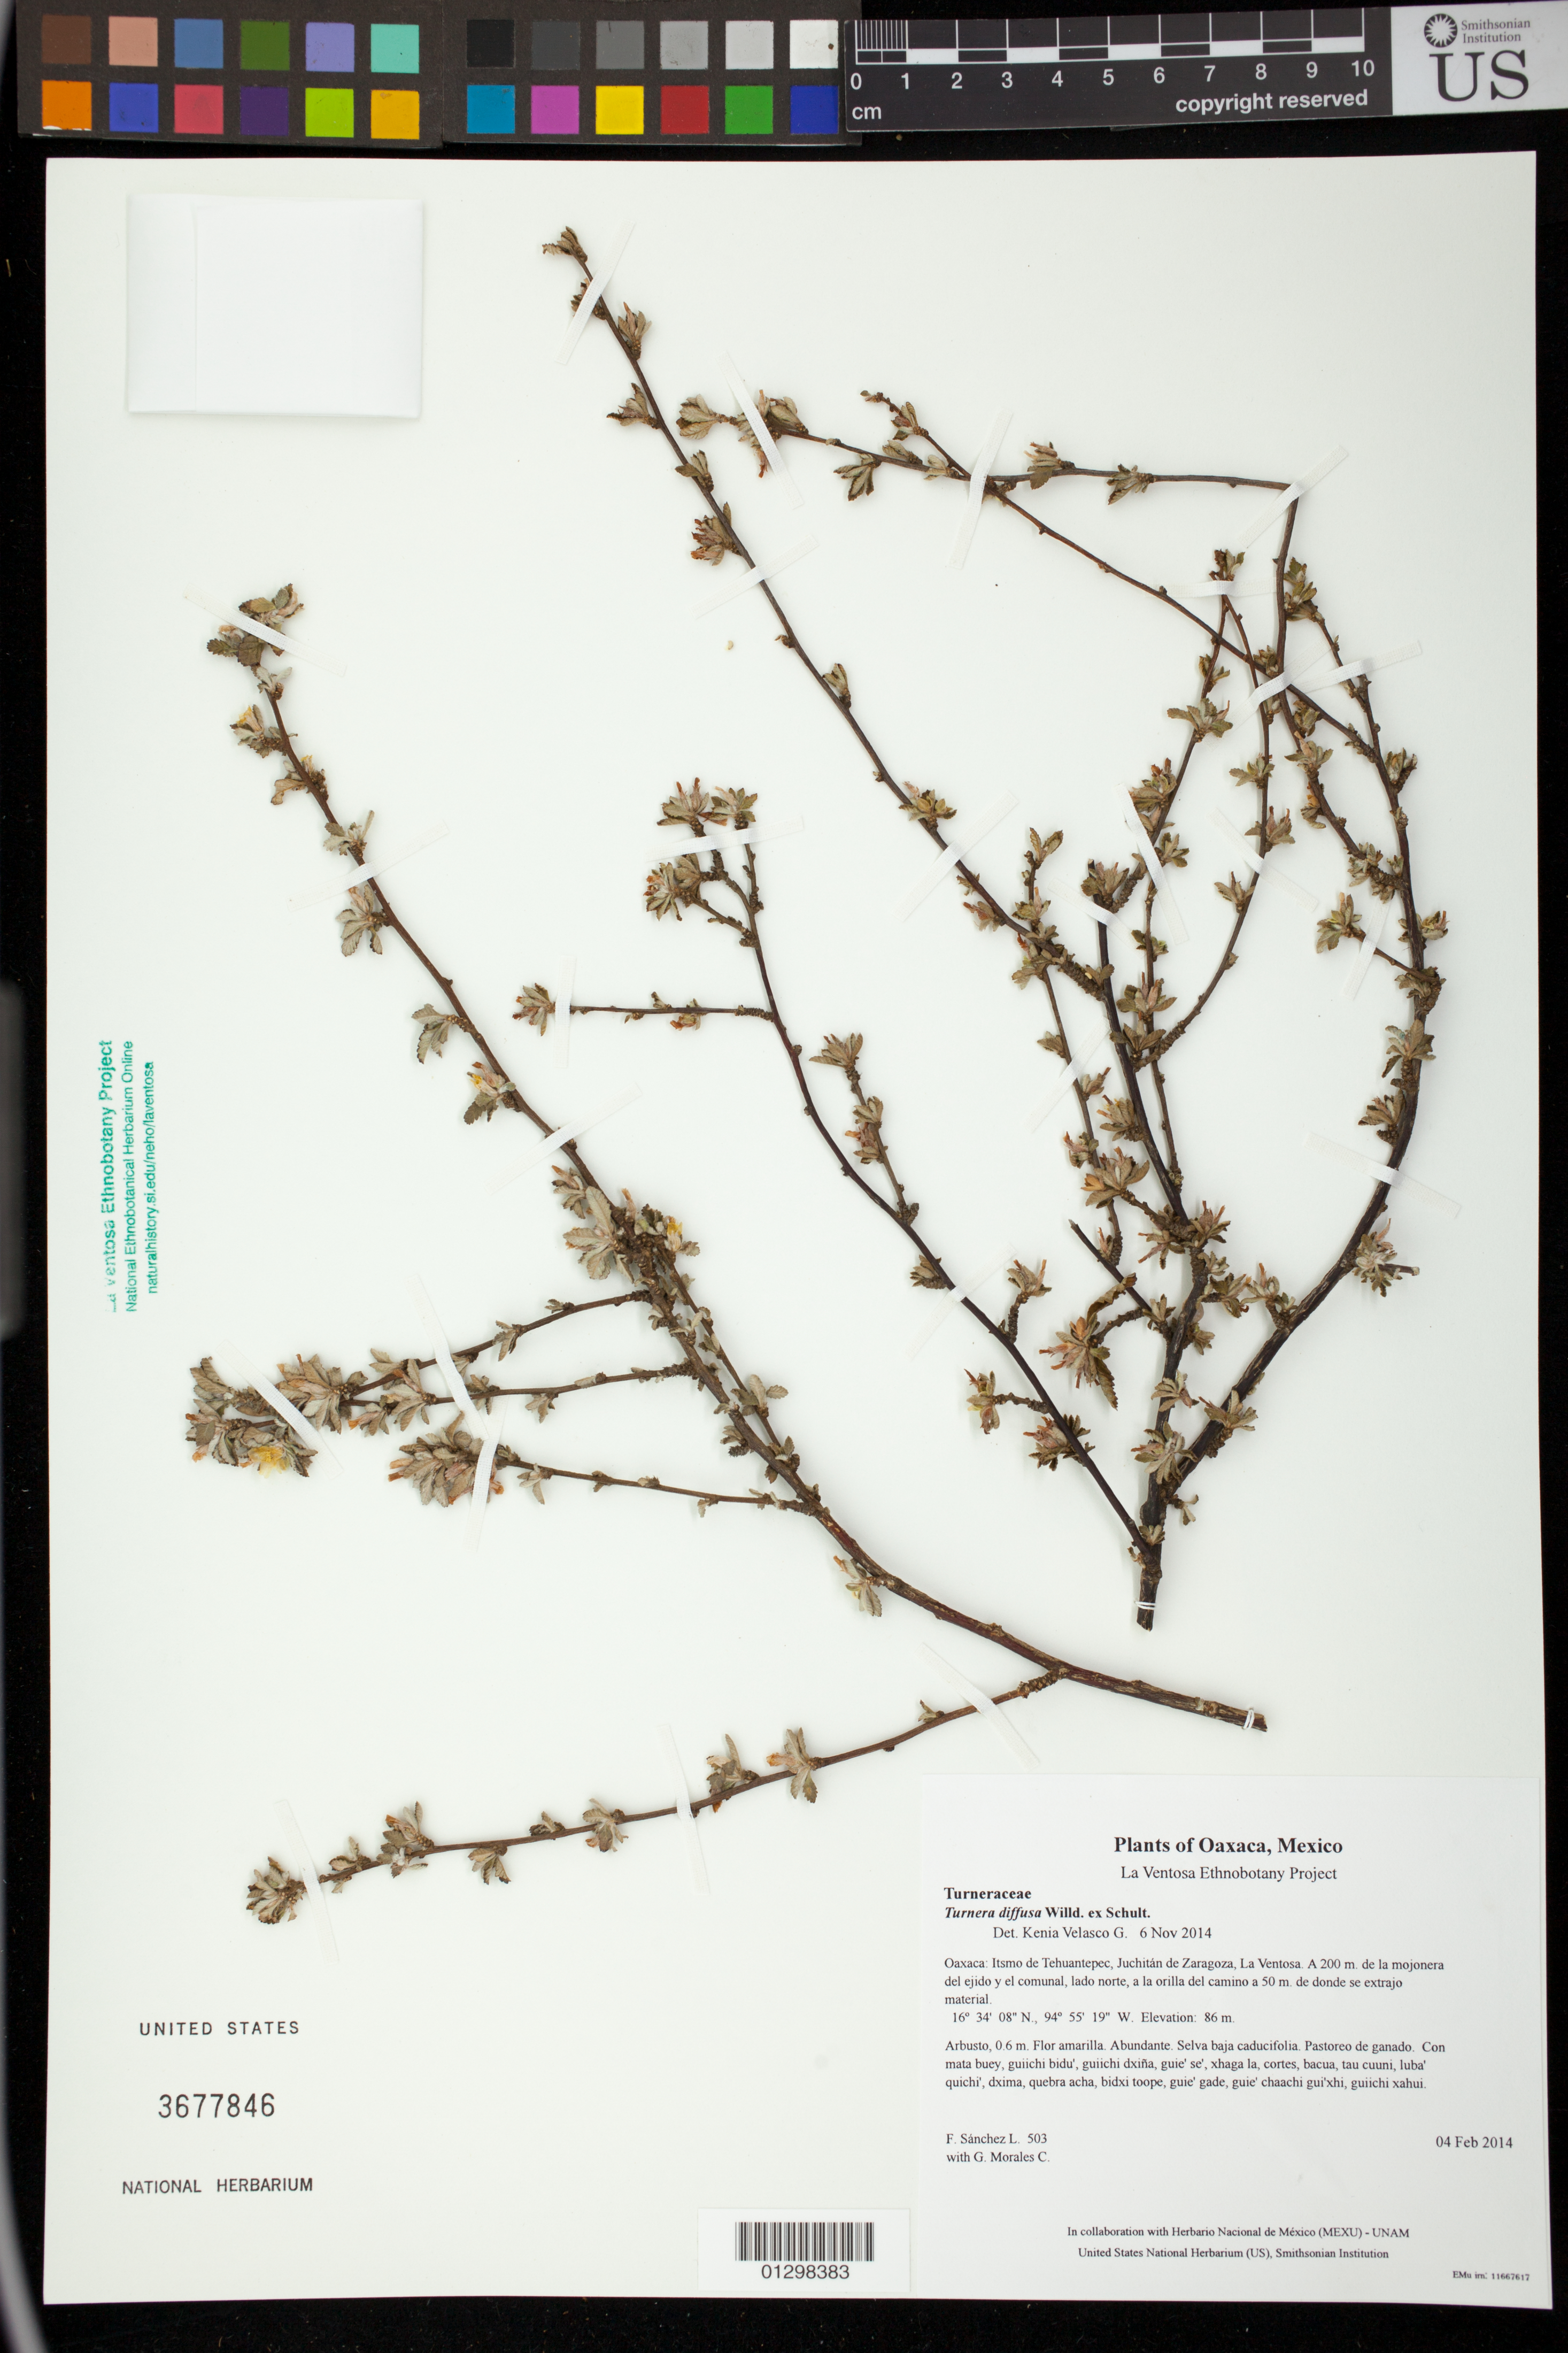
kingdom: Plantae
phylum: Tracheophyta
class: Magnoliopsida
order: Malpighiales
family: Turneraceae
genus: Turnera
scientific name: Turnera diffusa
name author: Willd. ex Schult.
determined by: Velasco G., Kenia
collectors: F. Sánchez L. & G. Morales C.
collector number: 503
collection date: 2014-02-04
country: Mexico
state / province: Oaxaca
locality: Itsmo de Tehuantepec, Juchitán de Zaragoza, La Ventosa. A 200 m. de la mojonera del ejido y el comunal, lado norte, a la orilla del camino a 50 m. de donde se extrajo material.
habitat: Selva baja caducifolia. Pastoreo de ganado.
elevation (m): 86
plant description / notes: JEBOT, MEXU, SERO, US; Yaga bandaga. 0.6 m. Guie' naguchi. Stale.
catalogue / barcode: US 3677846